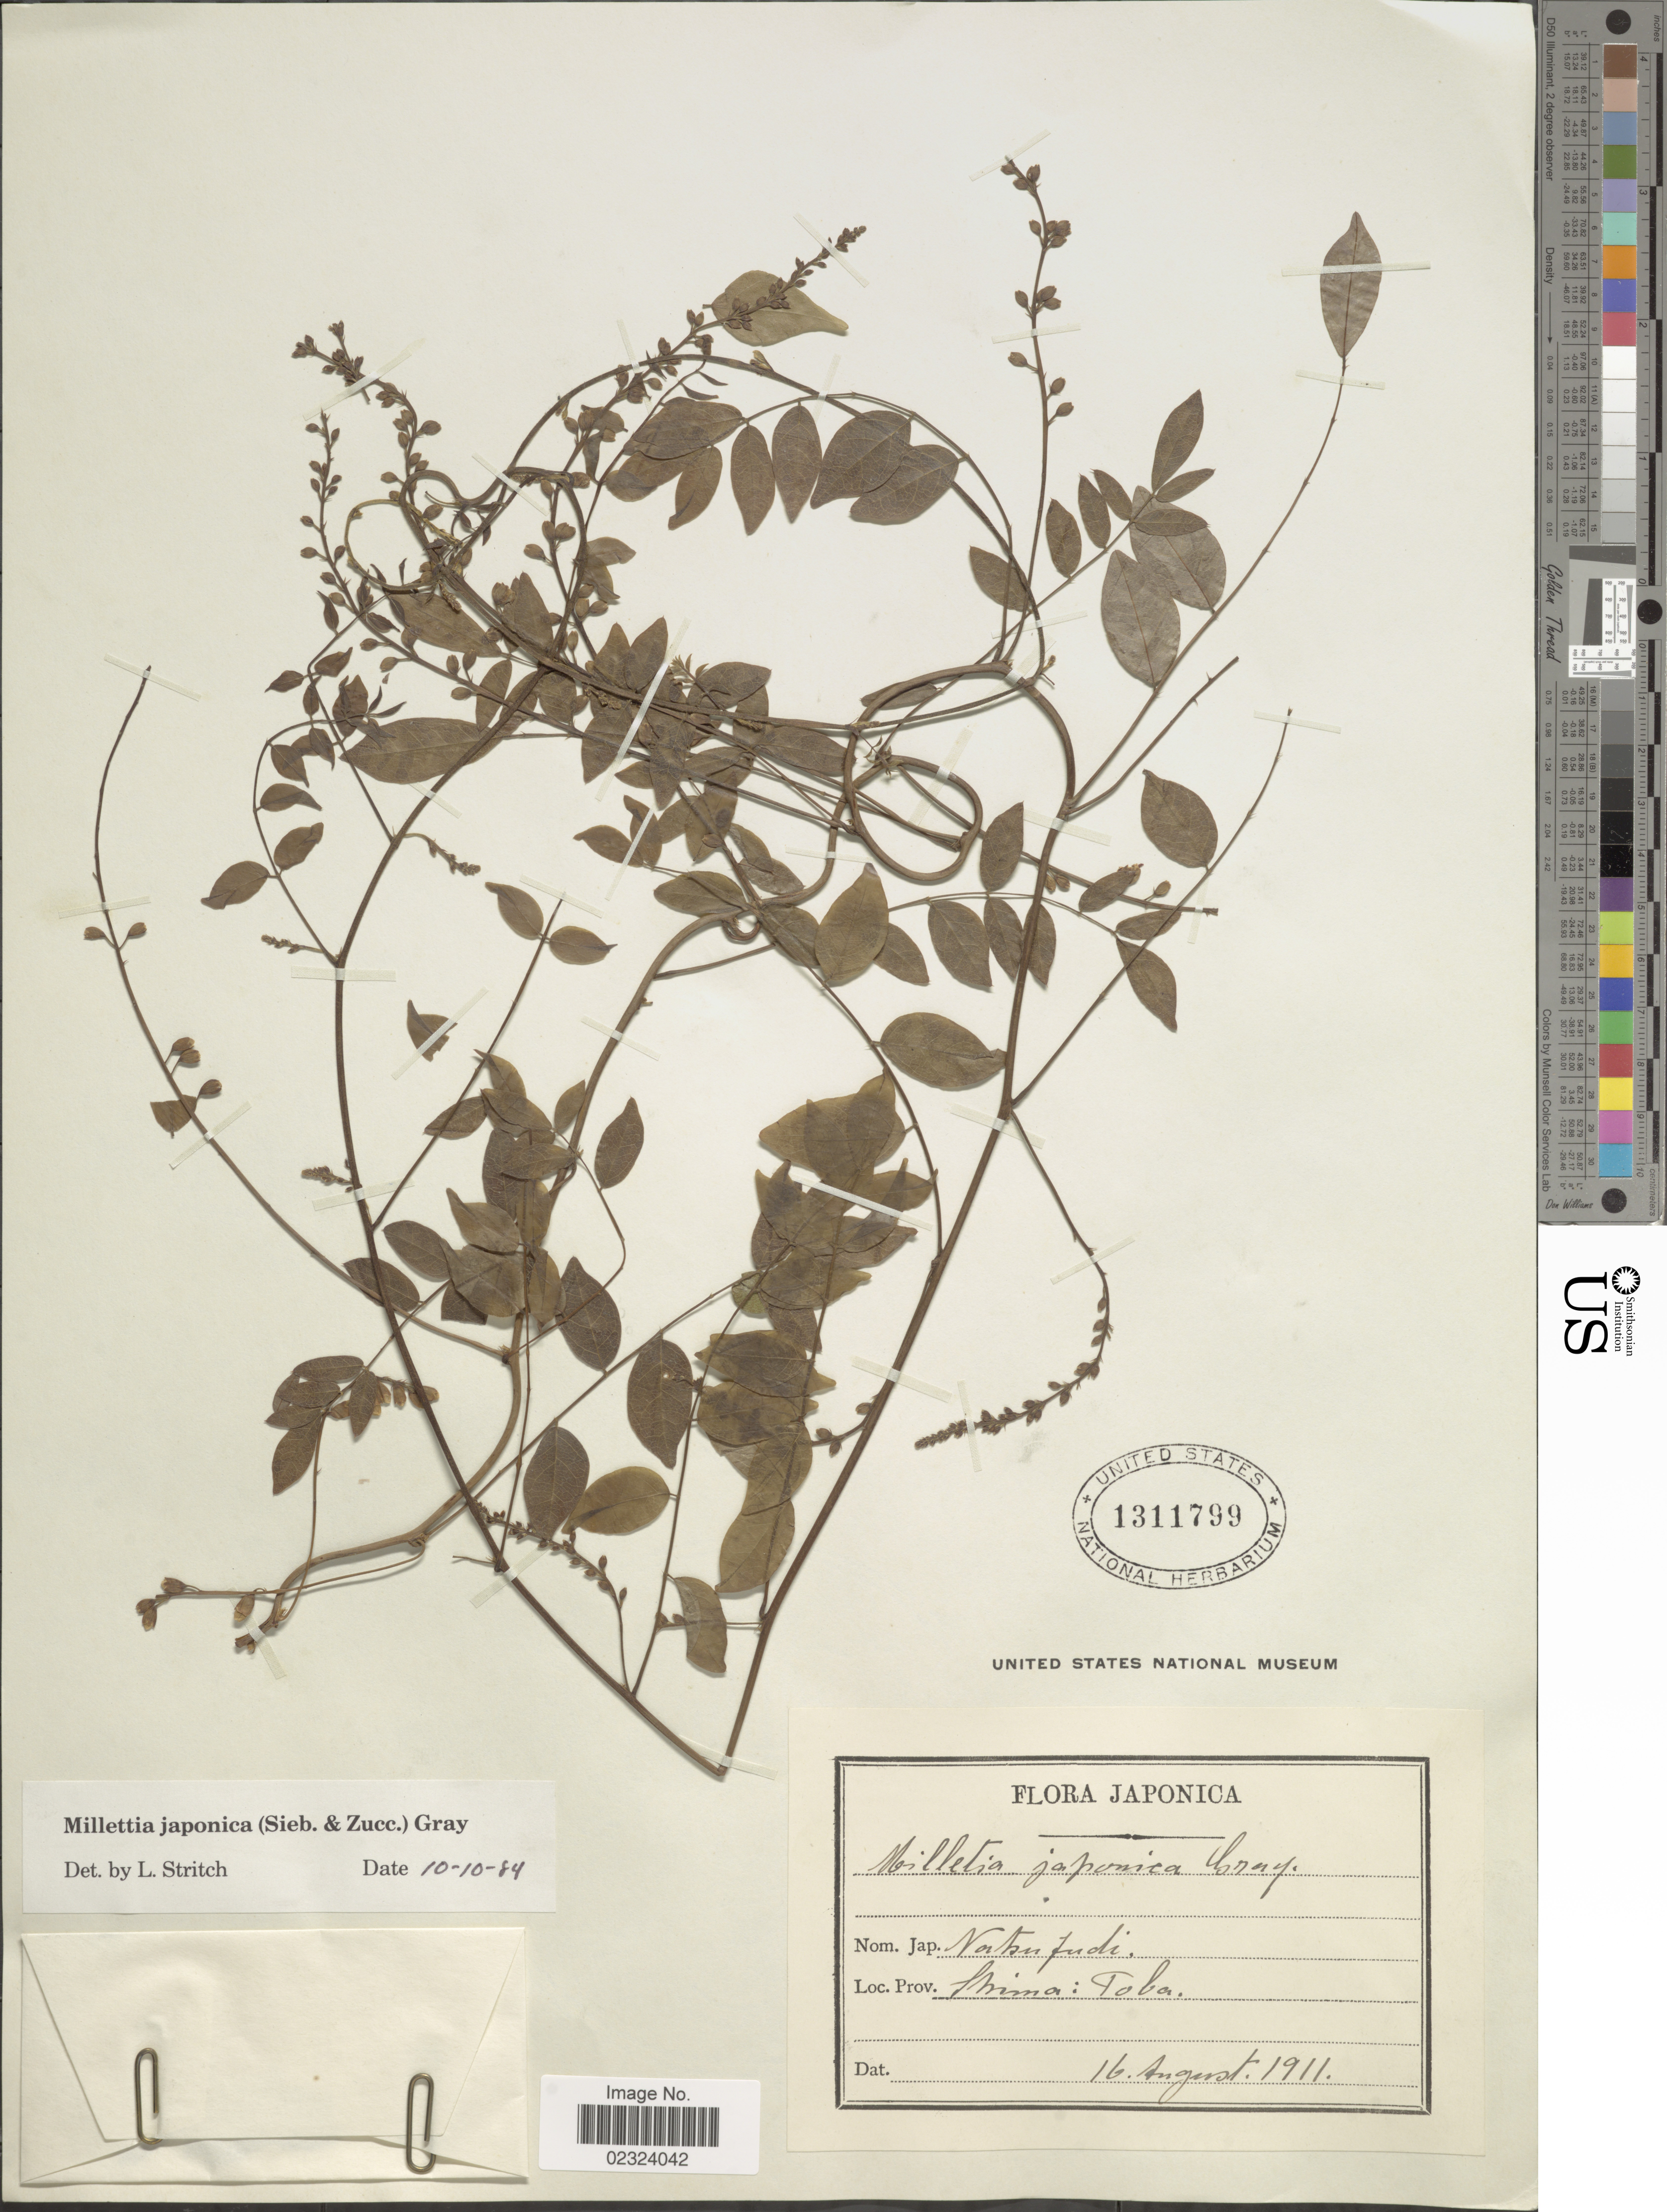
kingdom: Plantae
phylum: Tracheophyta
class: Magnoliopsida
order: Fabales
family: Fabaceae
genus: Wisteriopsis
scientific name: Wisteriopsis japonica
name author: (Siebold & Zucc.) J. Compton & Schrire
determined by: Strong, Mark T., (BOT), Smithsonian Institution - National Museum of Natural History (UNITED STATES)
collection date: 1911-08-16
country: Japan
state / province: Mie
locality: Japonica. Shima: Toba.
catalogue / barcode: US 1311799